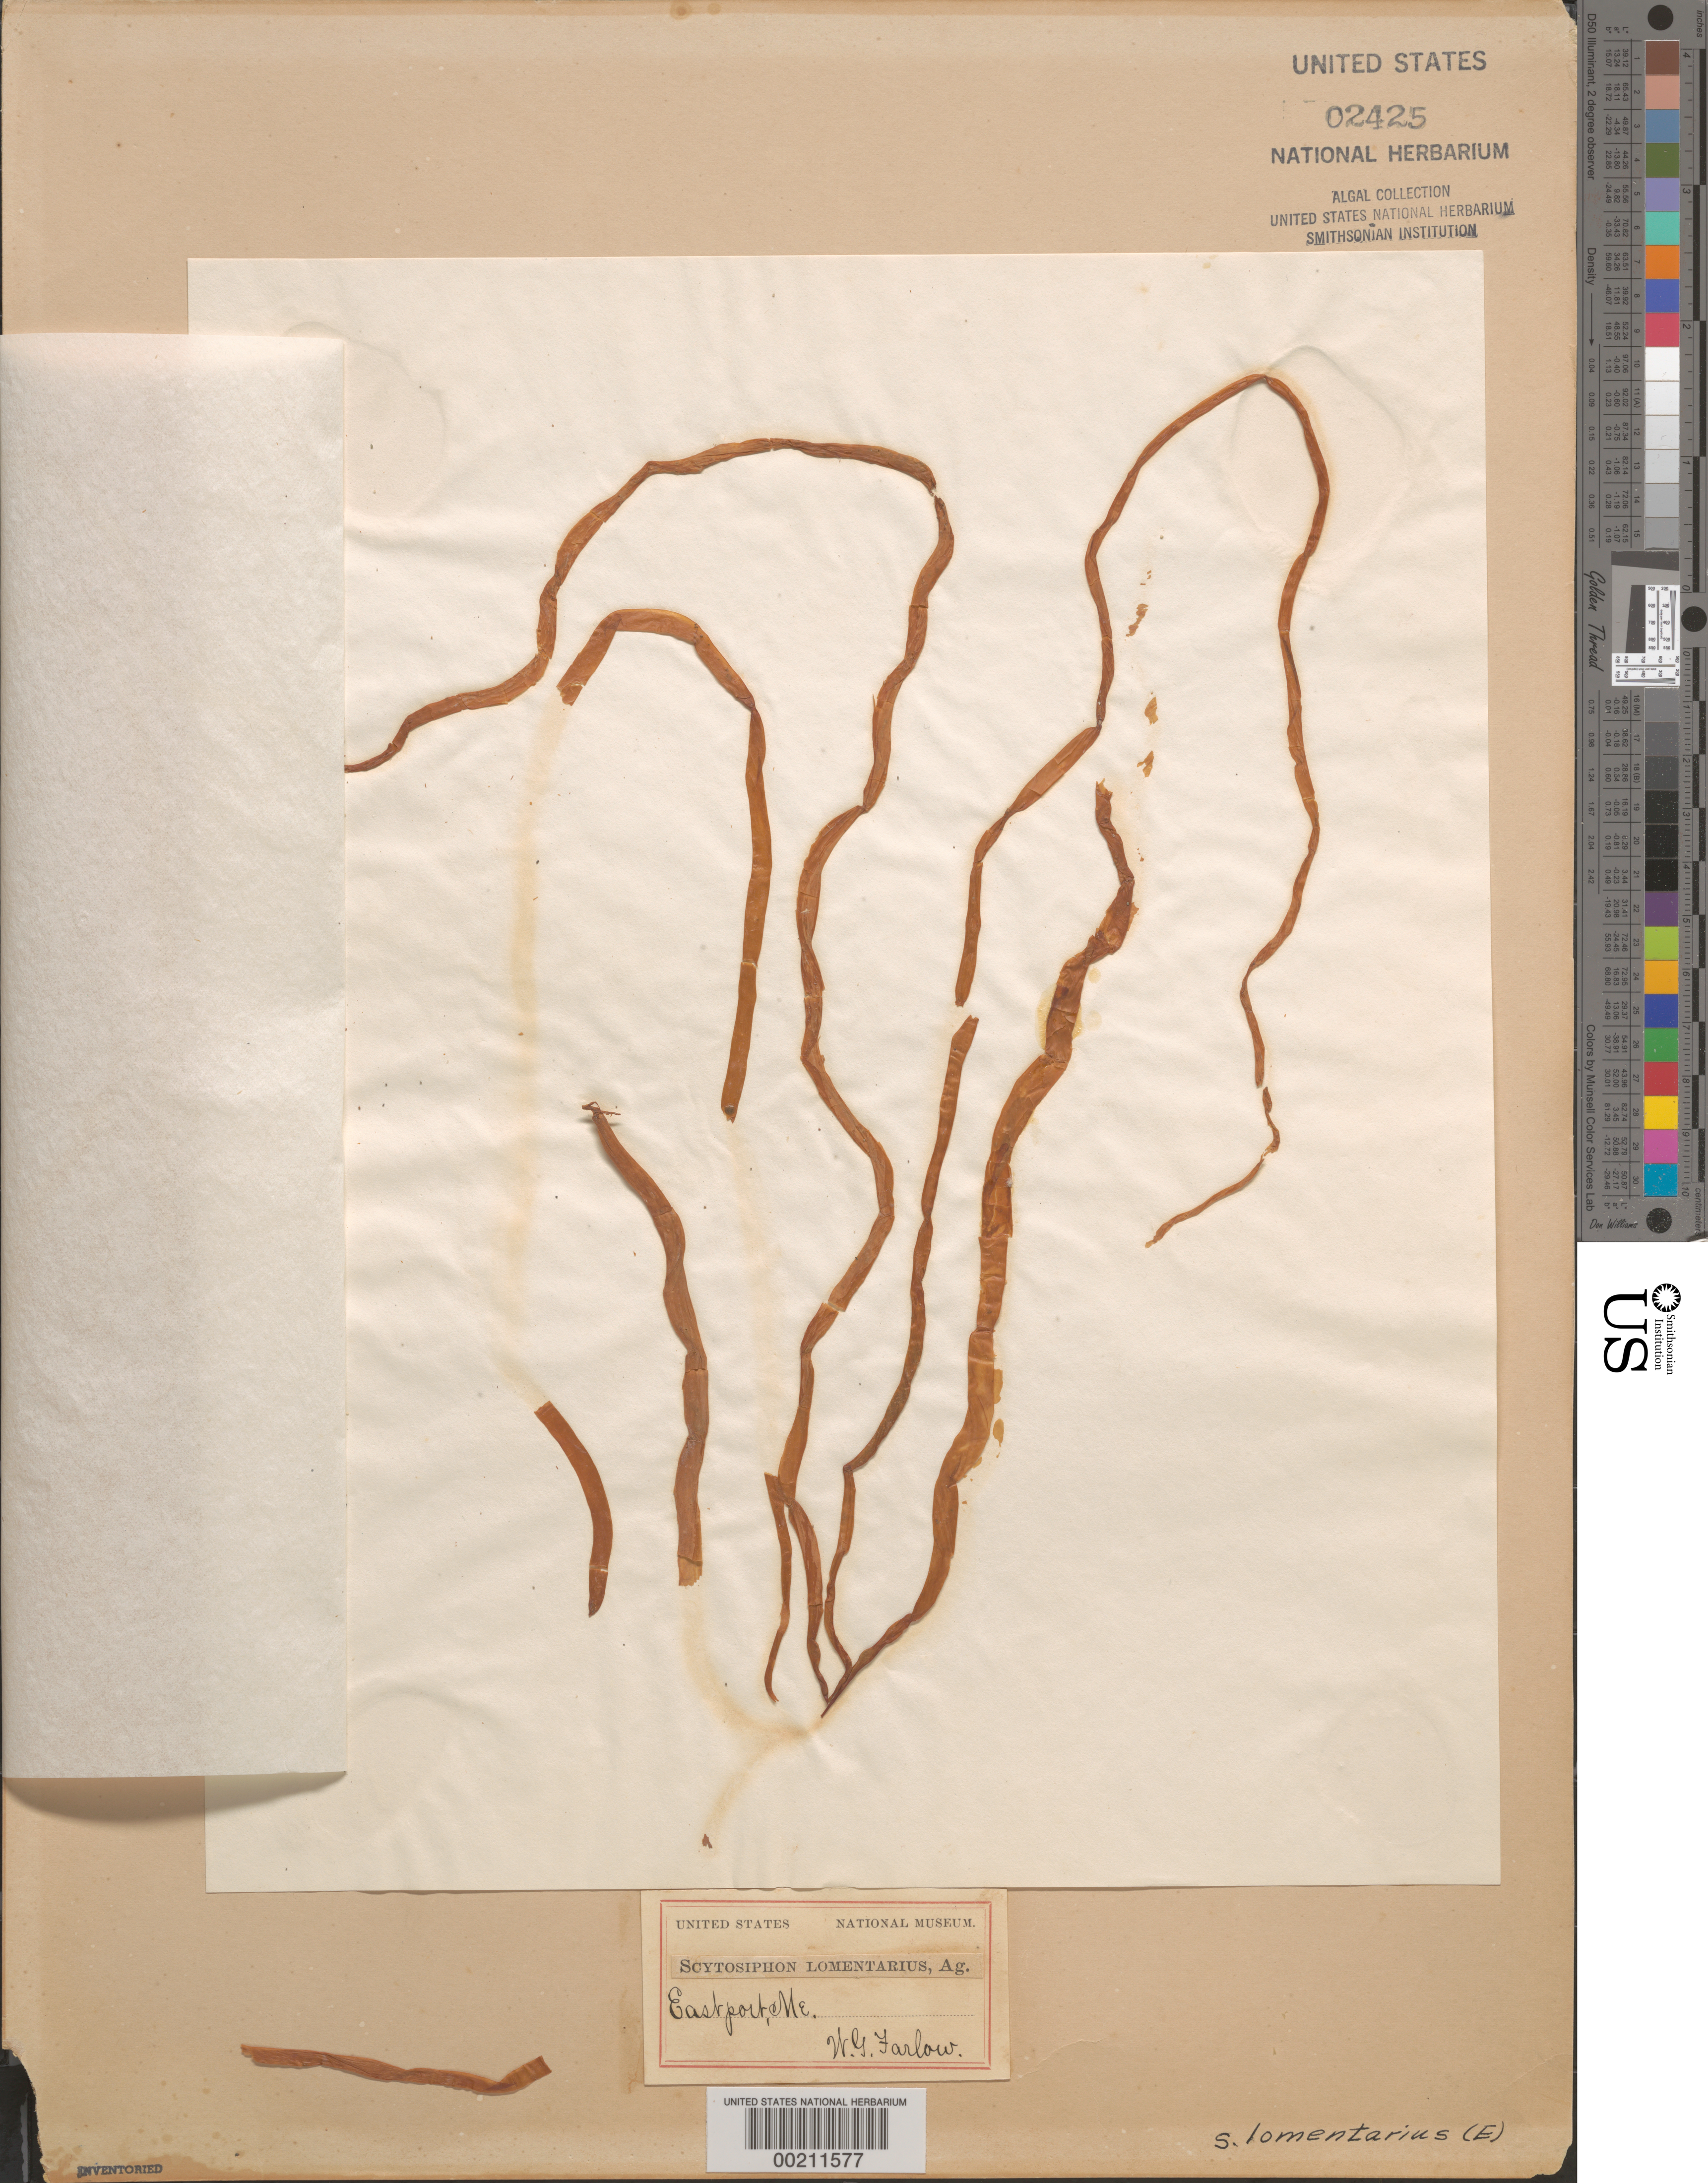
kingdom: Chromista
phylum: Ochrophyta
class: Phaeophyceae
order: Scytosiphonales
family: Scytosiphonaceae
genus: Scytosiphon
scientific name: Scytosiphon lomentaria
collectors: W. G. Farlow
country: United States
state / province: Maine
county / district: Washington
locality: Eastport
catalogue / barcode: US 2425